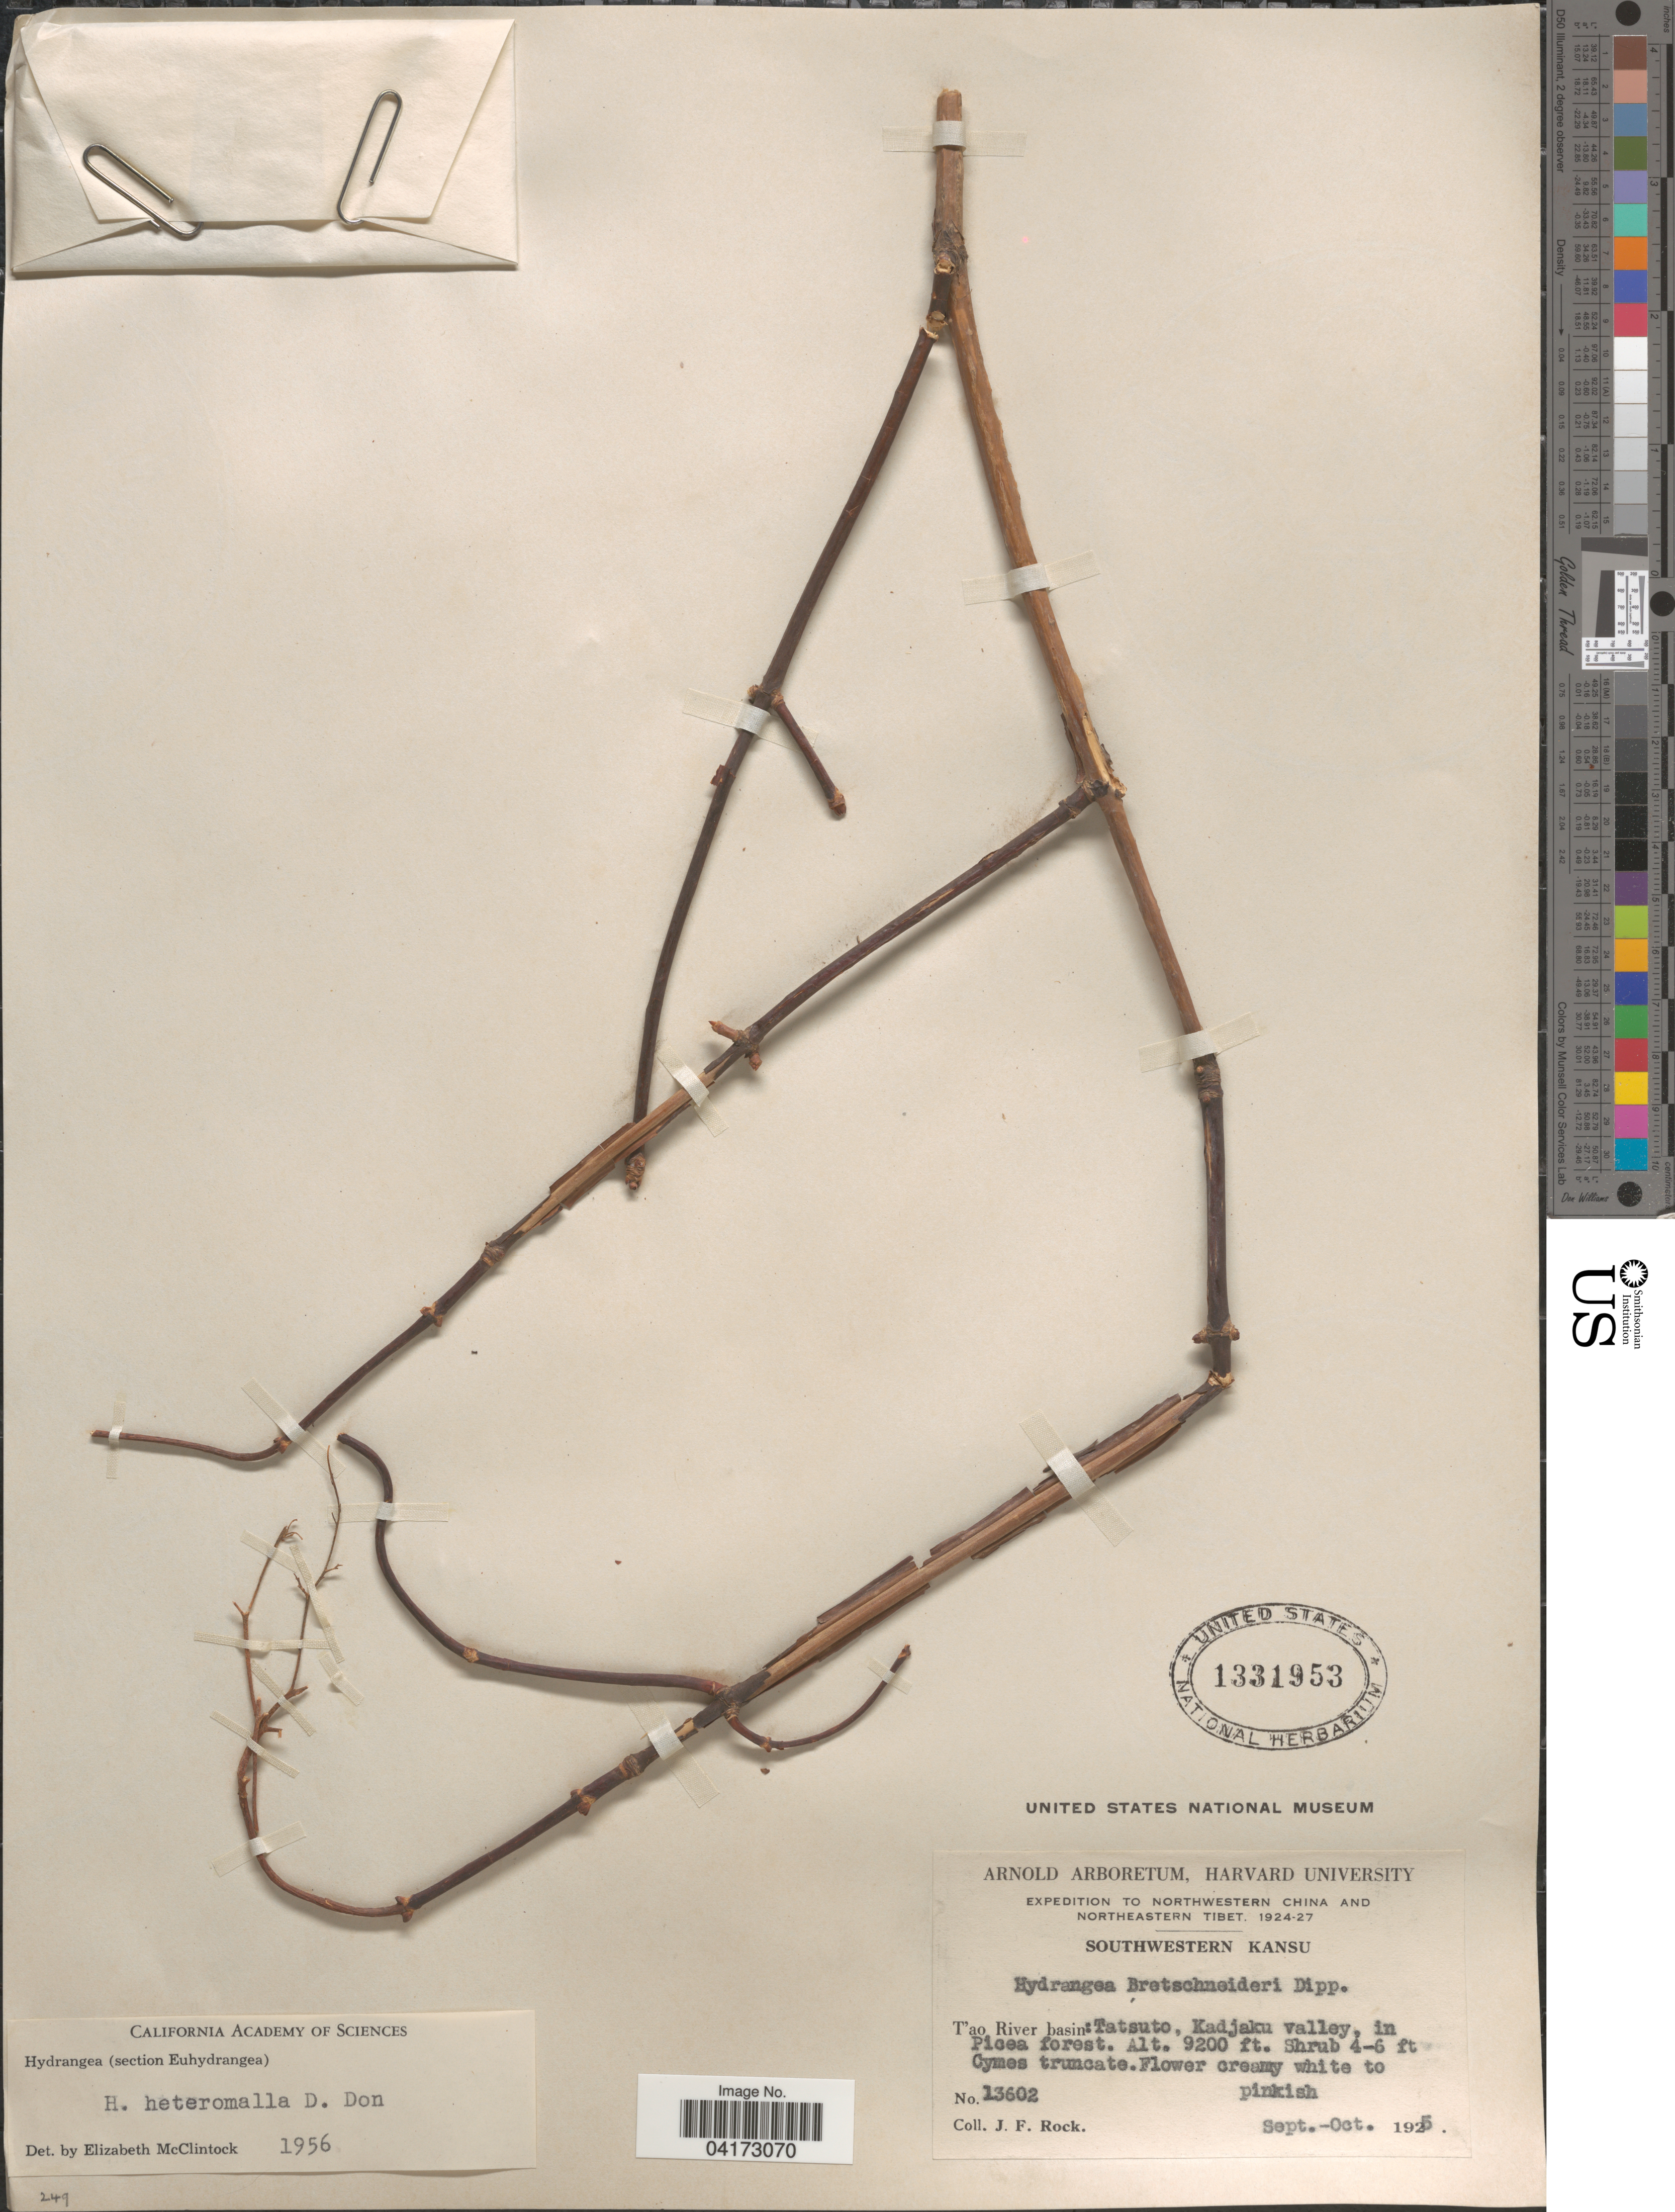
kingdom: Plantae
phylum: Tracheophyta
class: Magnoliopsida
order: Cornales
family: Hydrangeaceae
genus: Hydrangea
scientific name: Hydrangea heteromalla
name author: D. Don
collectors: J. Rock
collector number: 13602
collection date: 1925-09/1925-10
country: China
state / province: Gansu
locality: Expedition to Northwestern China and Northeastern Tibet, 1924-27. Southwestern Kansu. T'ao River basin:Tatsuto, Kadjaku valley.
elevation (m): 2804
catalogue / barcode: US 1331953